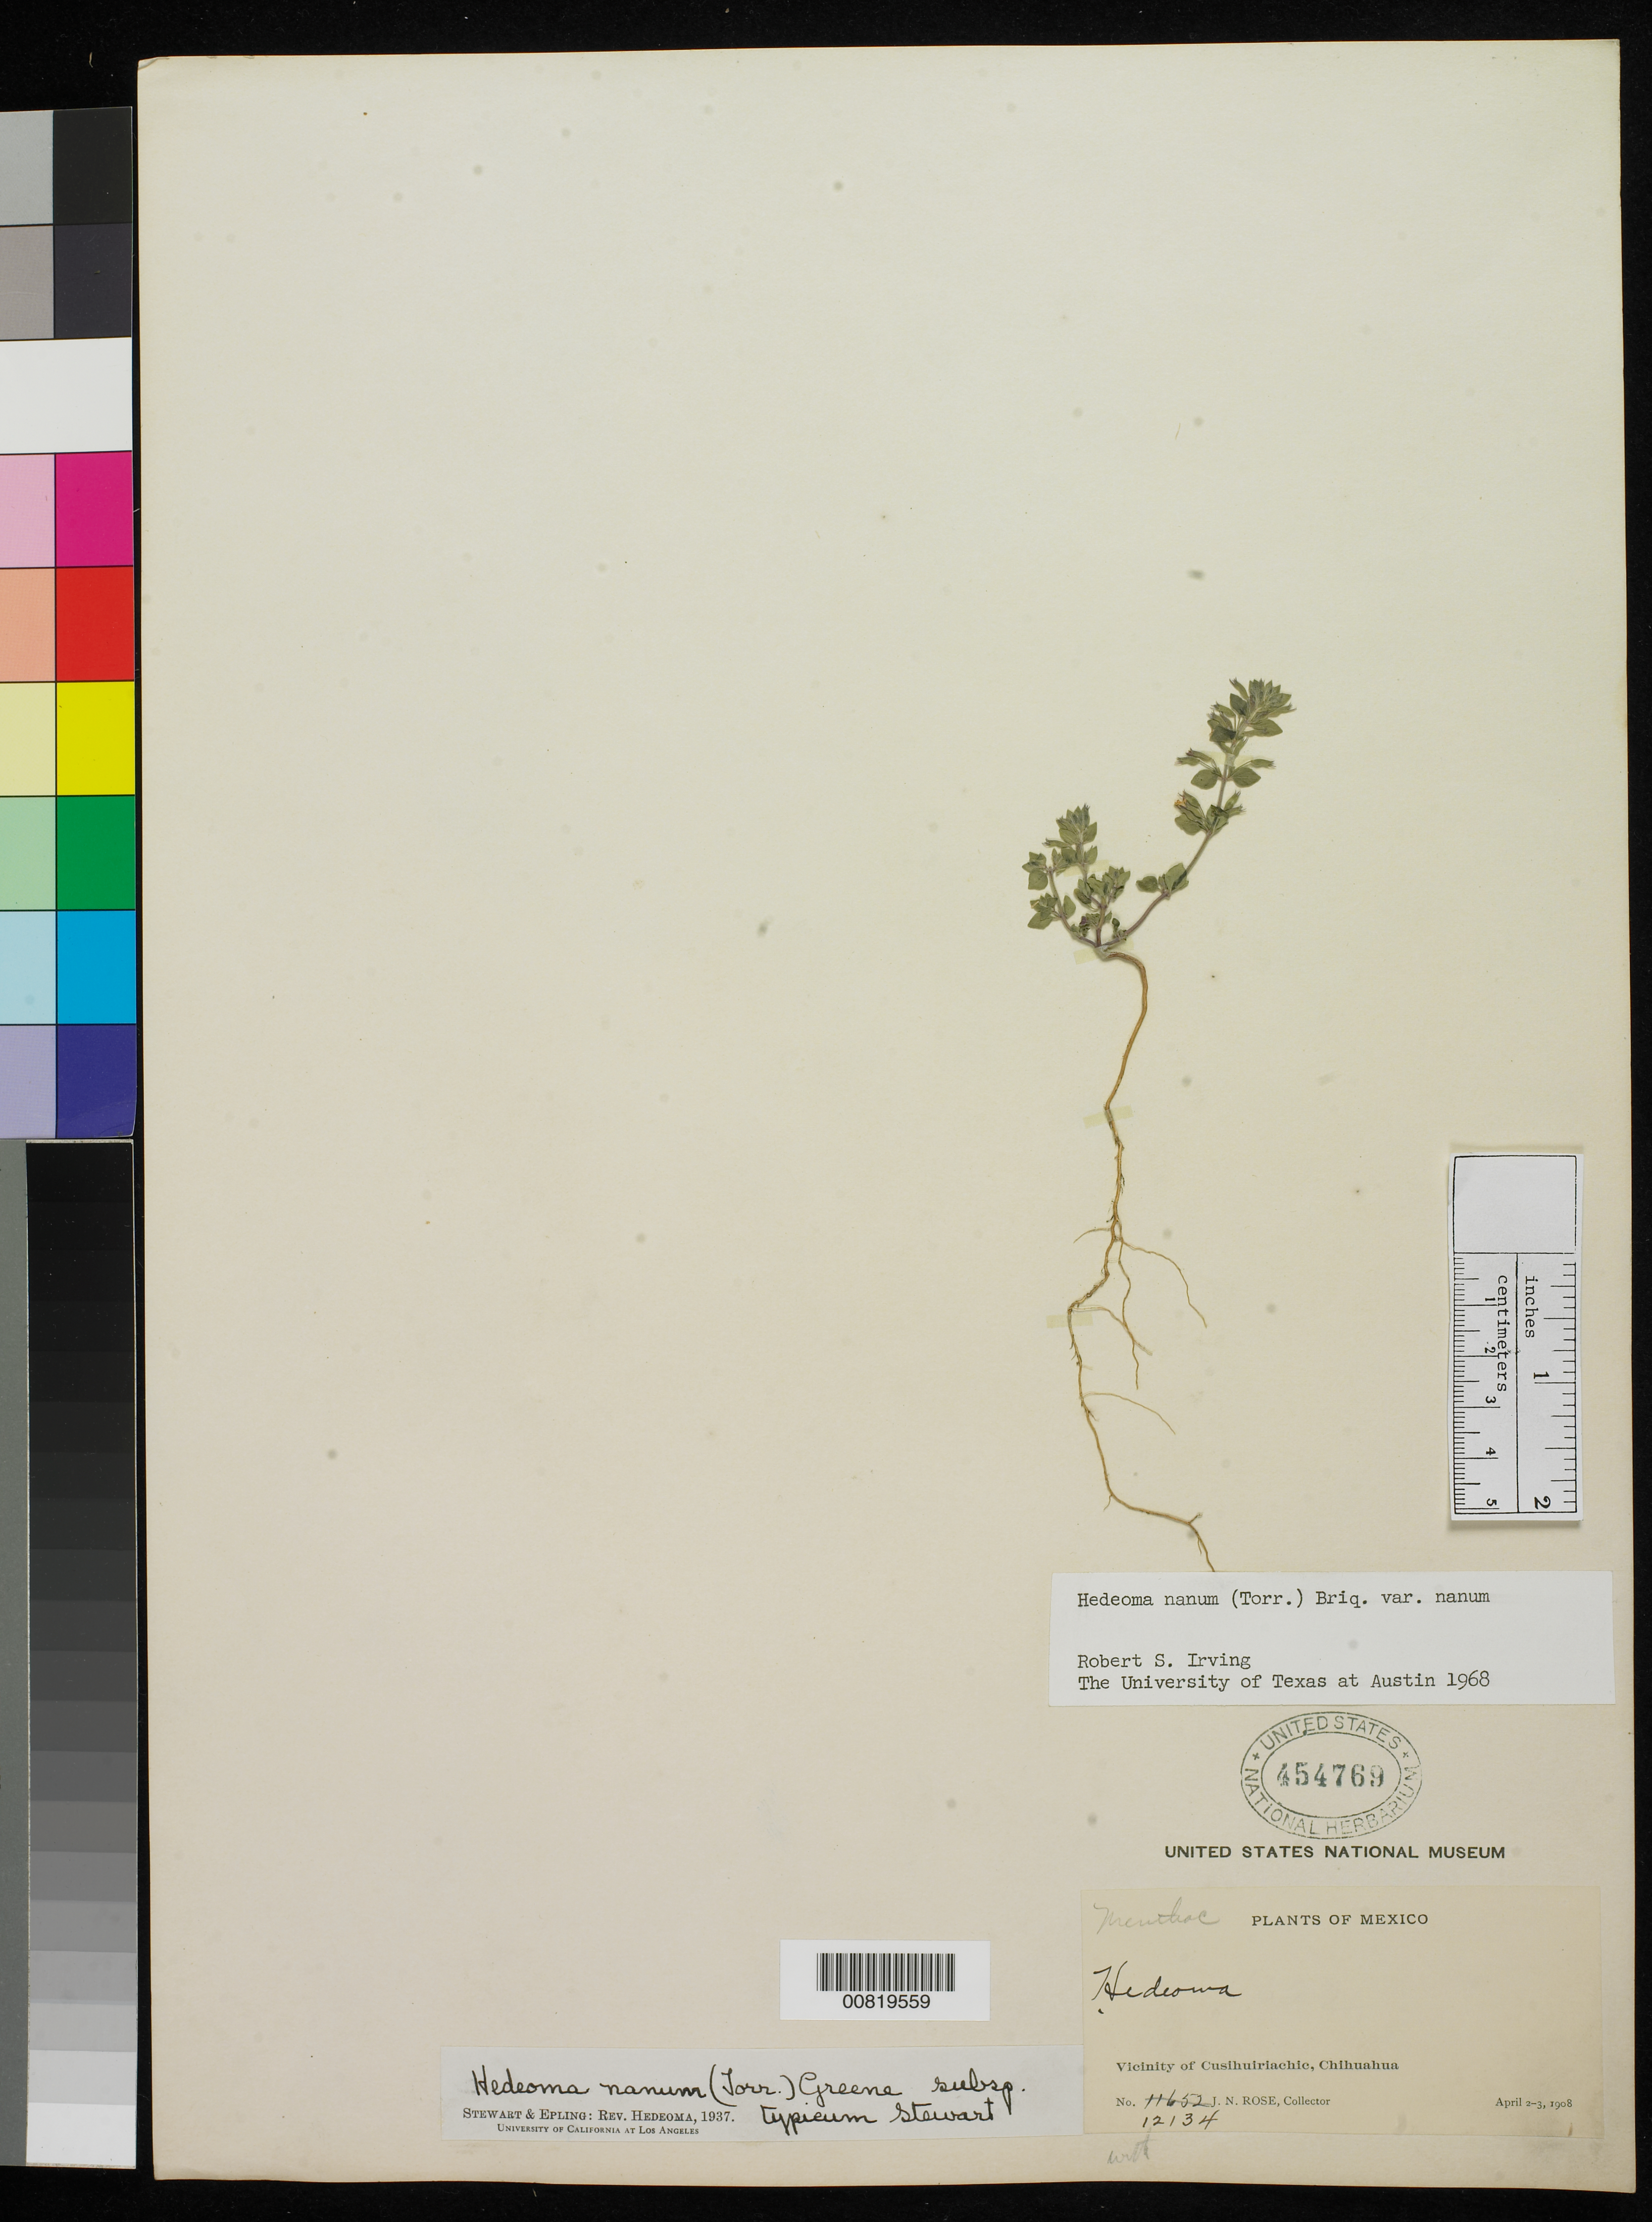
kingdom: Plantae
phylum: Tracheophyta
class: Magnoliopsida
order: Lamiales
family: Lamiaceae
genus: Hedeoma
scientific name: Hedeoma nana var. nana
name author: (Torr.) Briq.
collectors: J. N. Rose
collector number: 12134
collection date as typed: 02 Apr 1908 to 03 Apr 1908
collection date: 1908-04-02/1908-04-03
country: Mexico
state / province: Chihuahua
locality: Vicinity of Cusihuiriachic, Chihuahua.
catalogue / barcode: US 454769